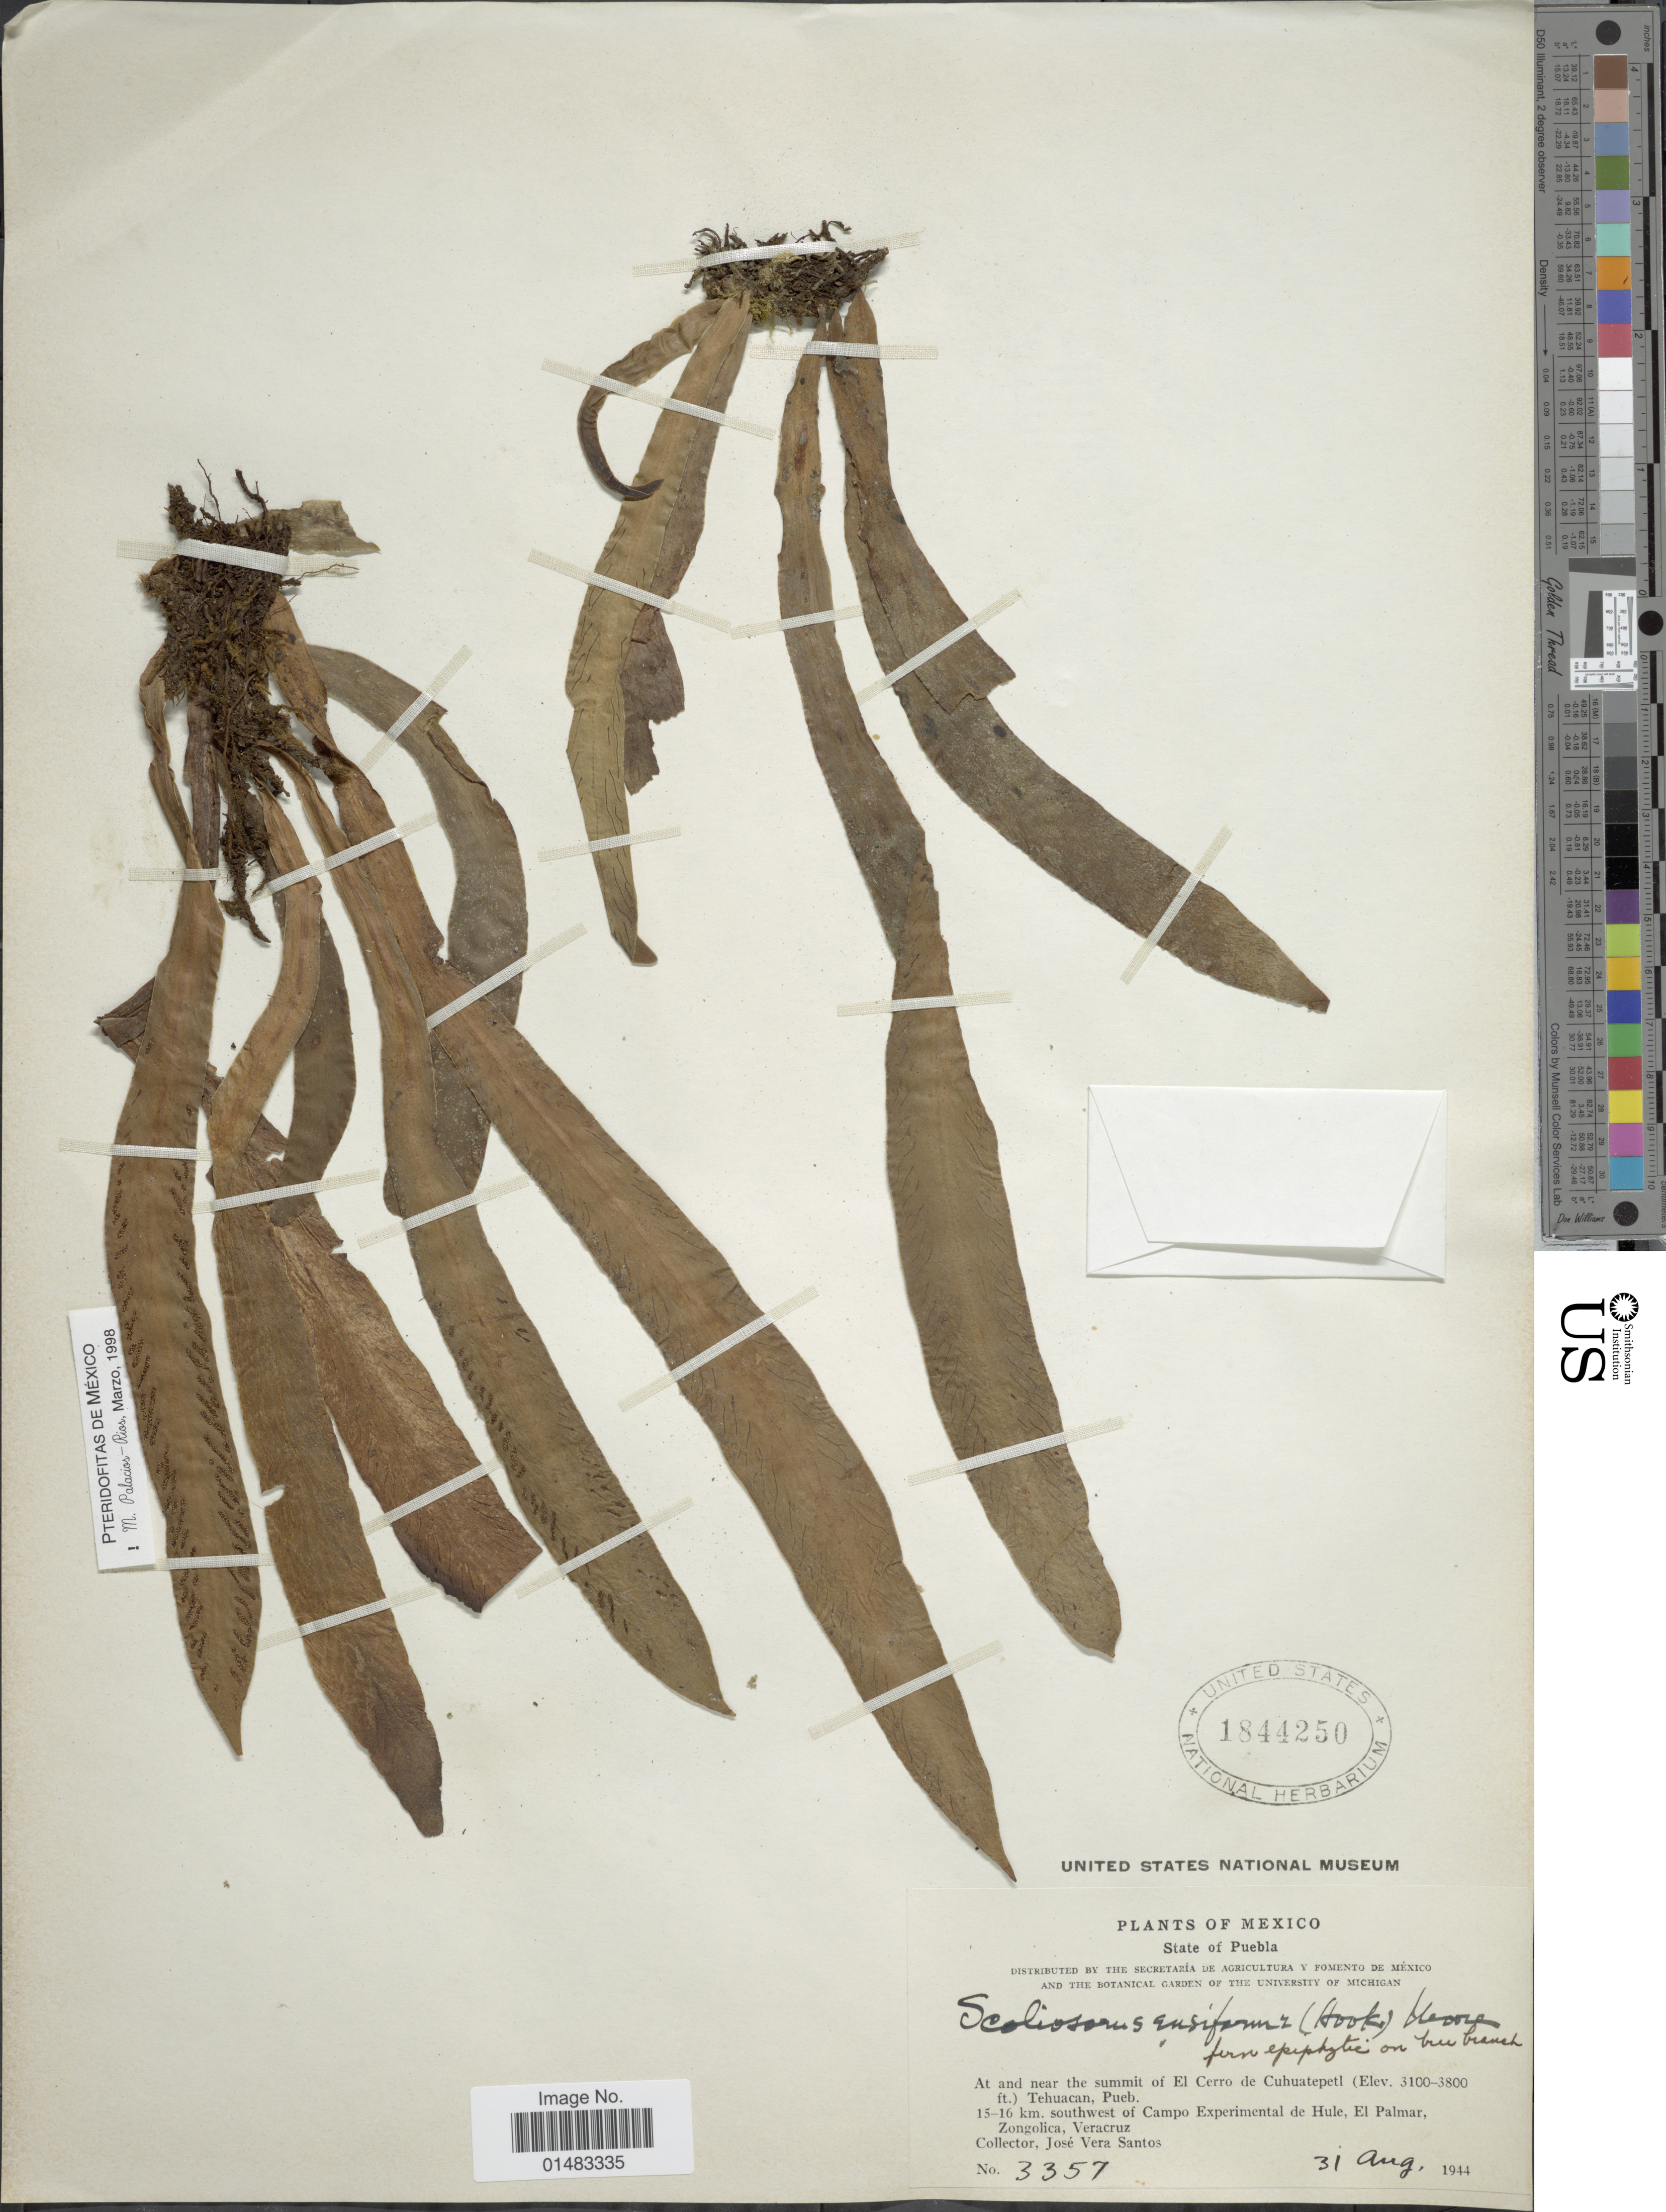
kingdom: Plantae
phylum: Tracheophyta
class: Polypodiopsida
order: Polypodiales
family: Pteridaceae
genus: Scoliosorus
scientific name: Scoliosorus ensiformis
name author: (Hook.) T. Moore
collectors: J. V. Santos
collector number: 3357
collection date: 1944-08-31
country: Mexico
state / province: Puebla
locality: Plants of Mexico, At and near the summit of El Cerro de Cuhuatepetl Tehuacan, Pueb, 15-16 km. southwest of Campo Experimental de Hule, El Palmar, Zongolica, Vera Cruz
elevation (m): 945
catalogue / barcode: US 1844250